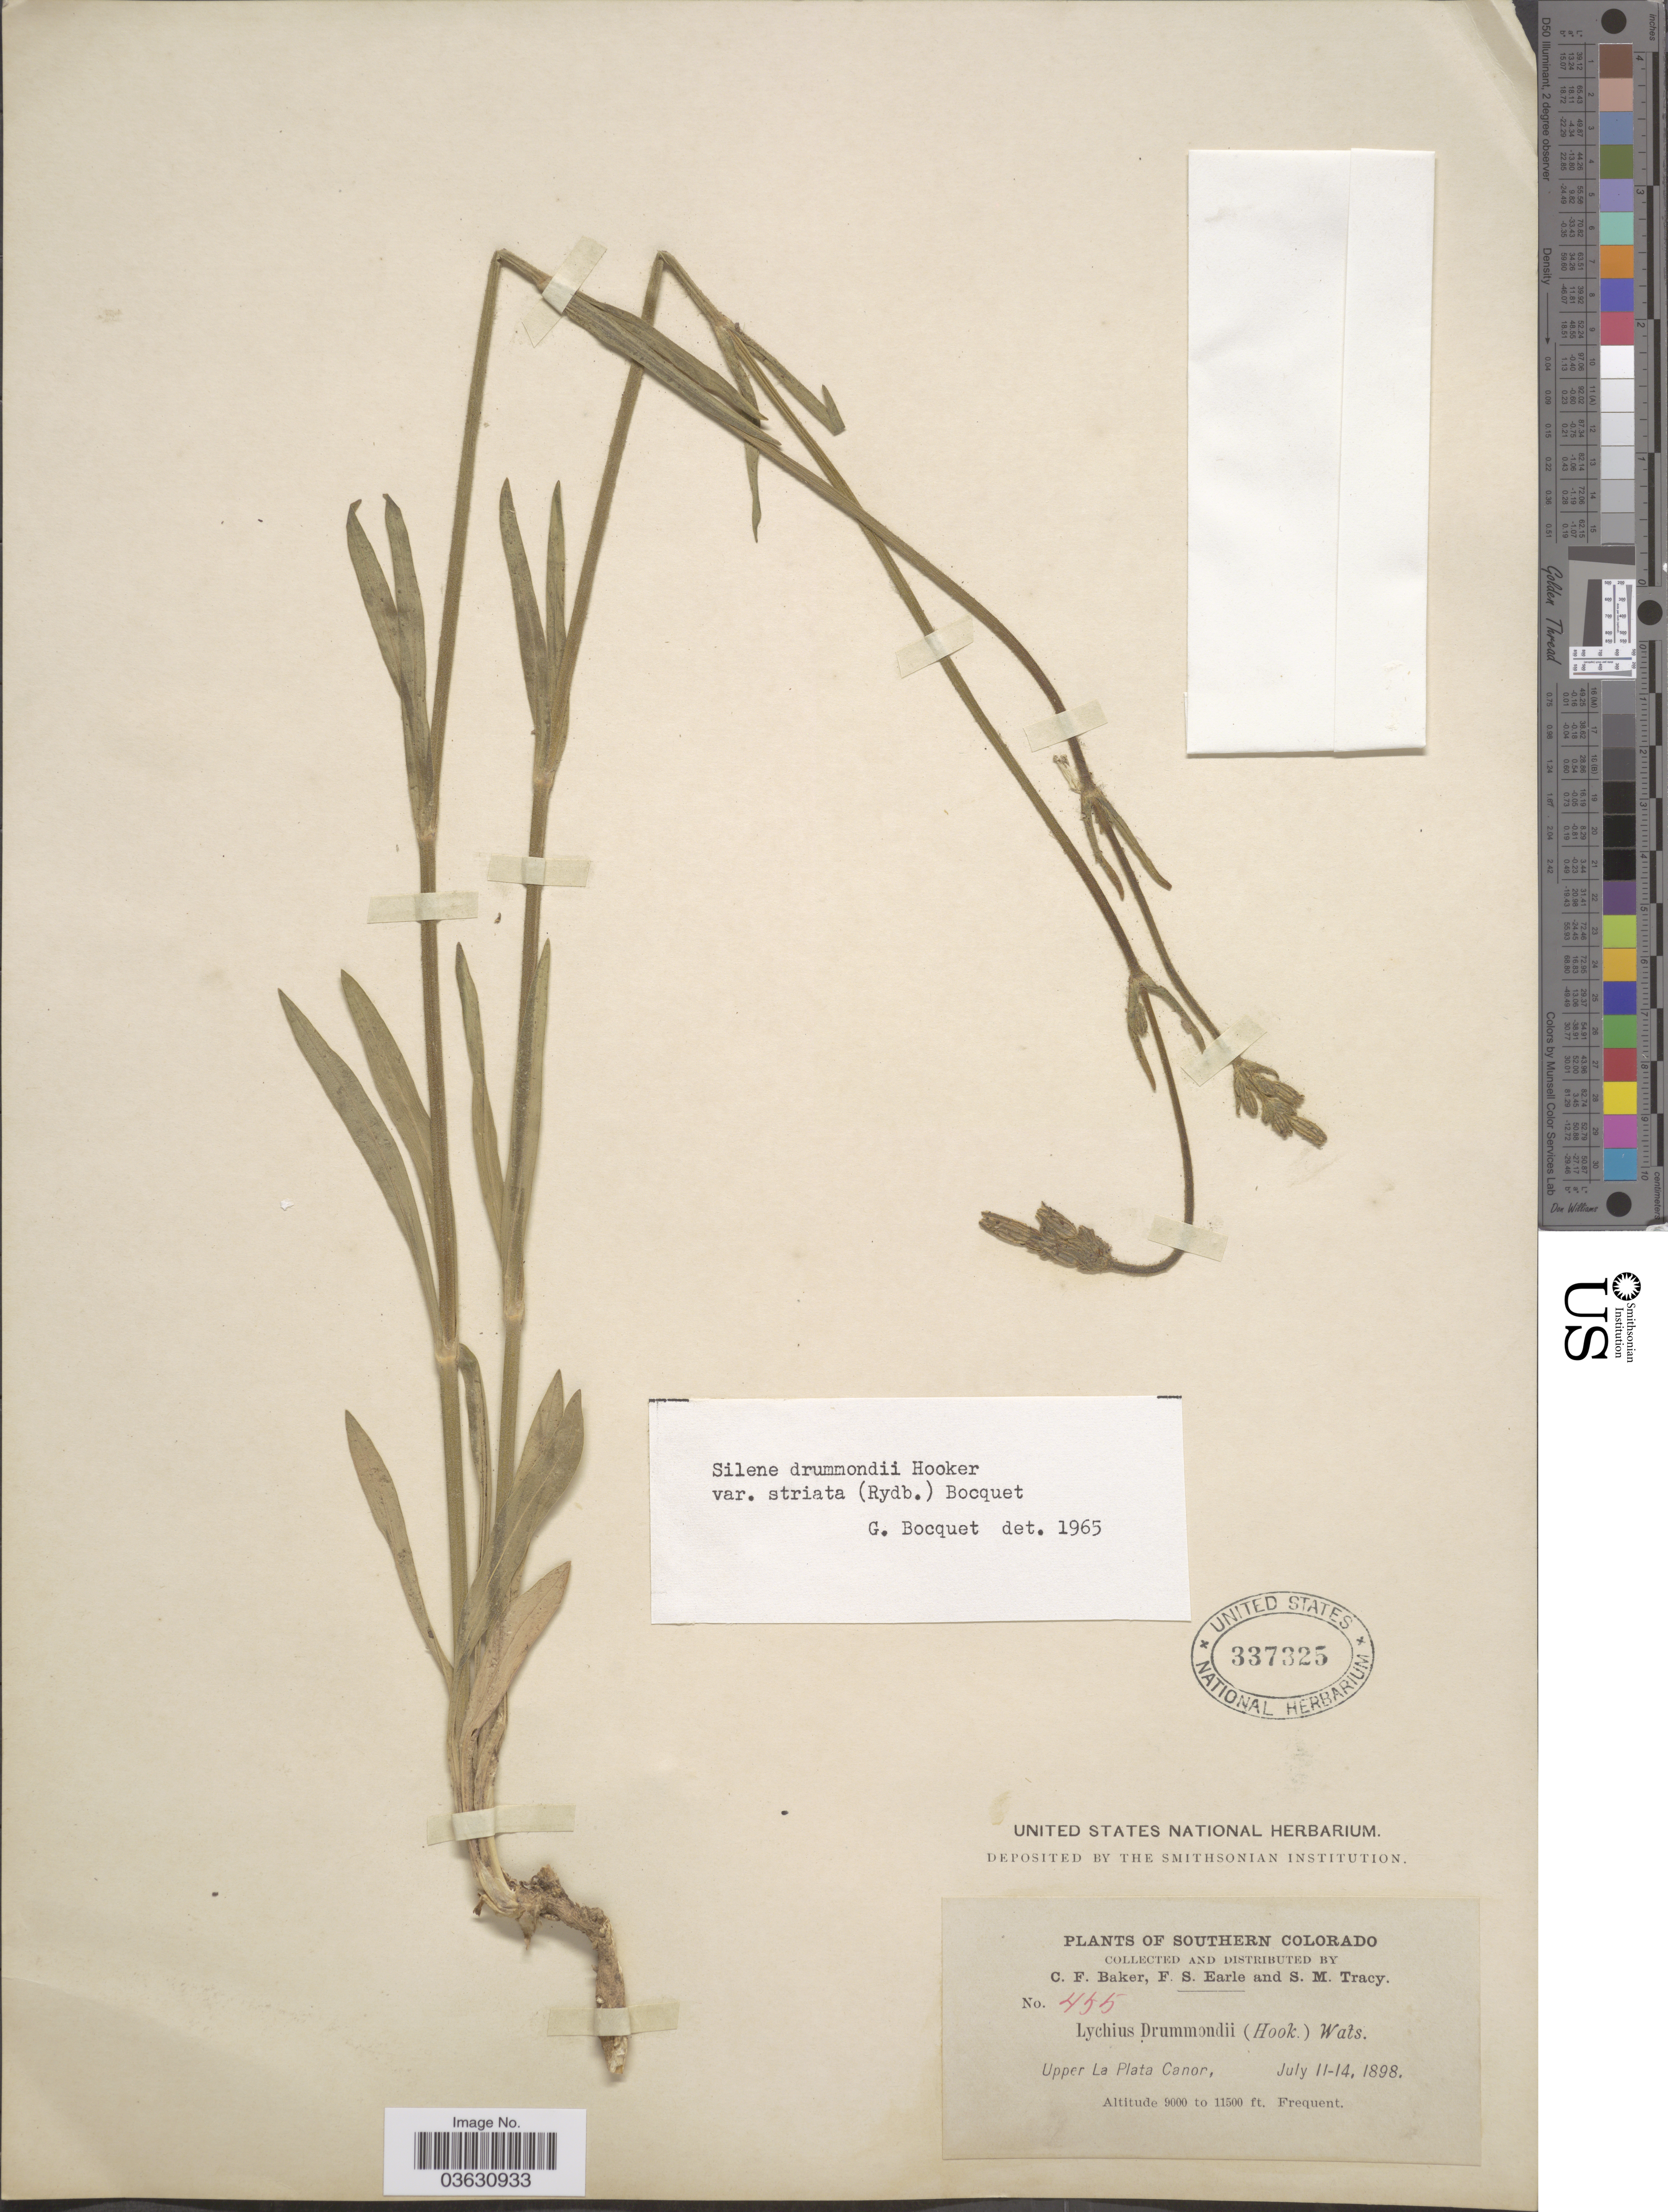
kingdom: Plantae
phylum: Tracheophyta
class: Magnoliopsida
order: Caryophyllales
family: Caryophyllaceae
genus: Silene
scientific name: Silene drummondii var. striata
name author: (Rydb.) Bocquet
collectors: C. F. Baker, F. S. Earle & S. M. Tracy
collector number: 455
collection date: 1898-07-11/1898-07-14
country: United States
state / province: Colorado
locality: Southern Colorado. Upper La Plata Canor.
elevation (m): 2743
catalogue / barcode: US 337325